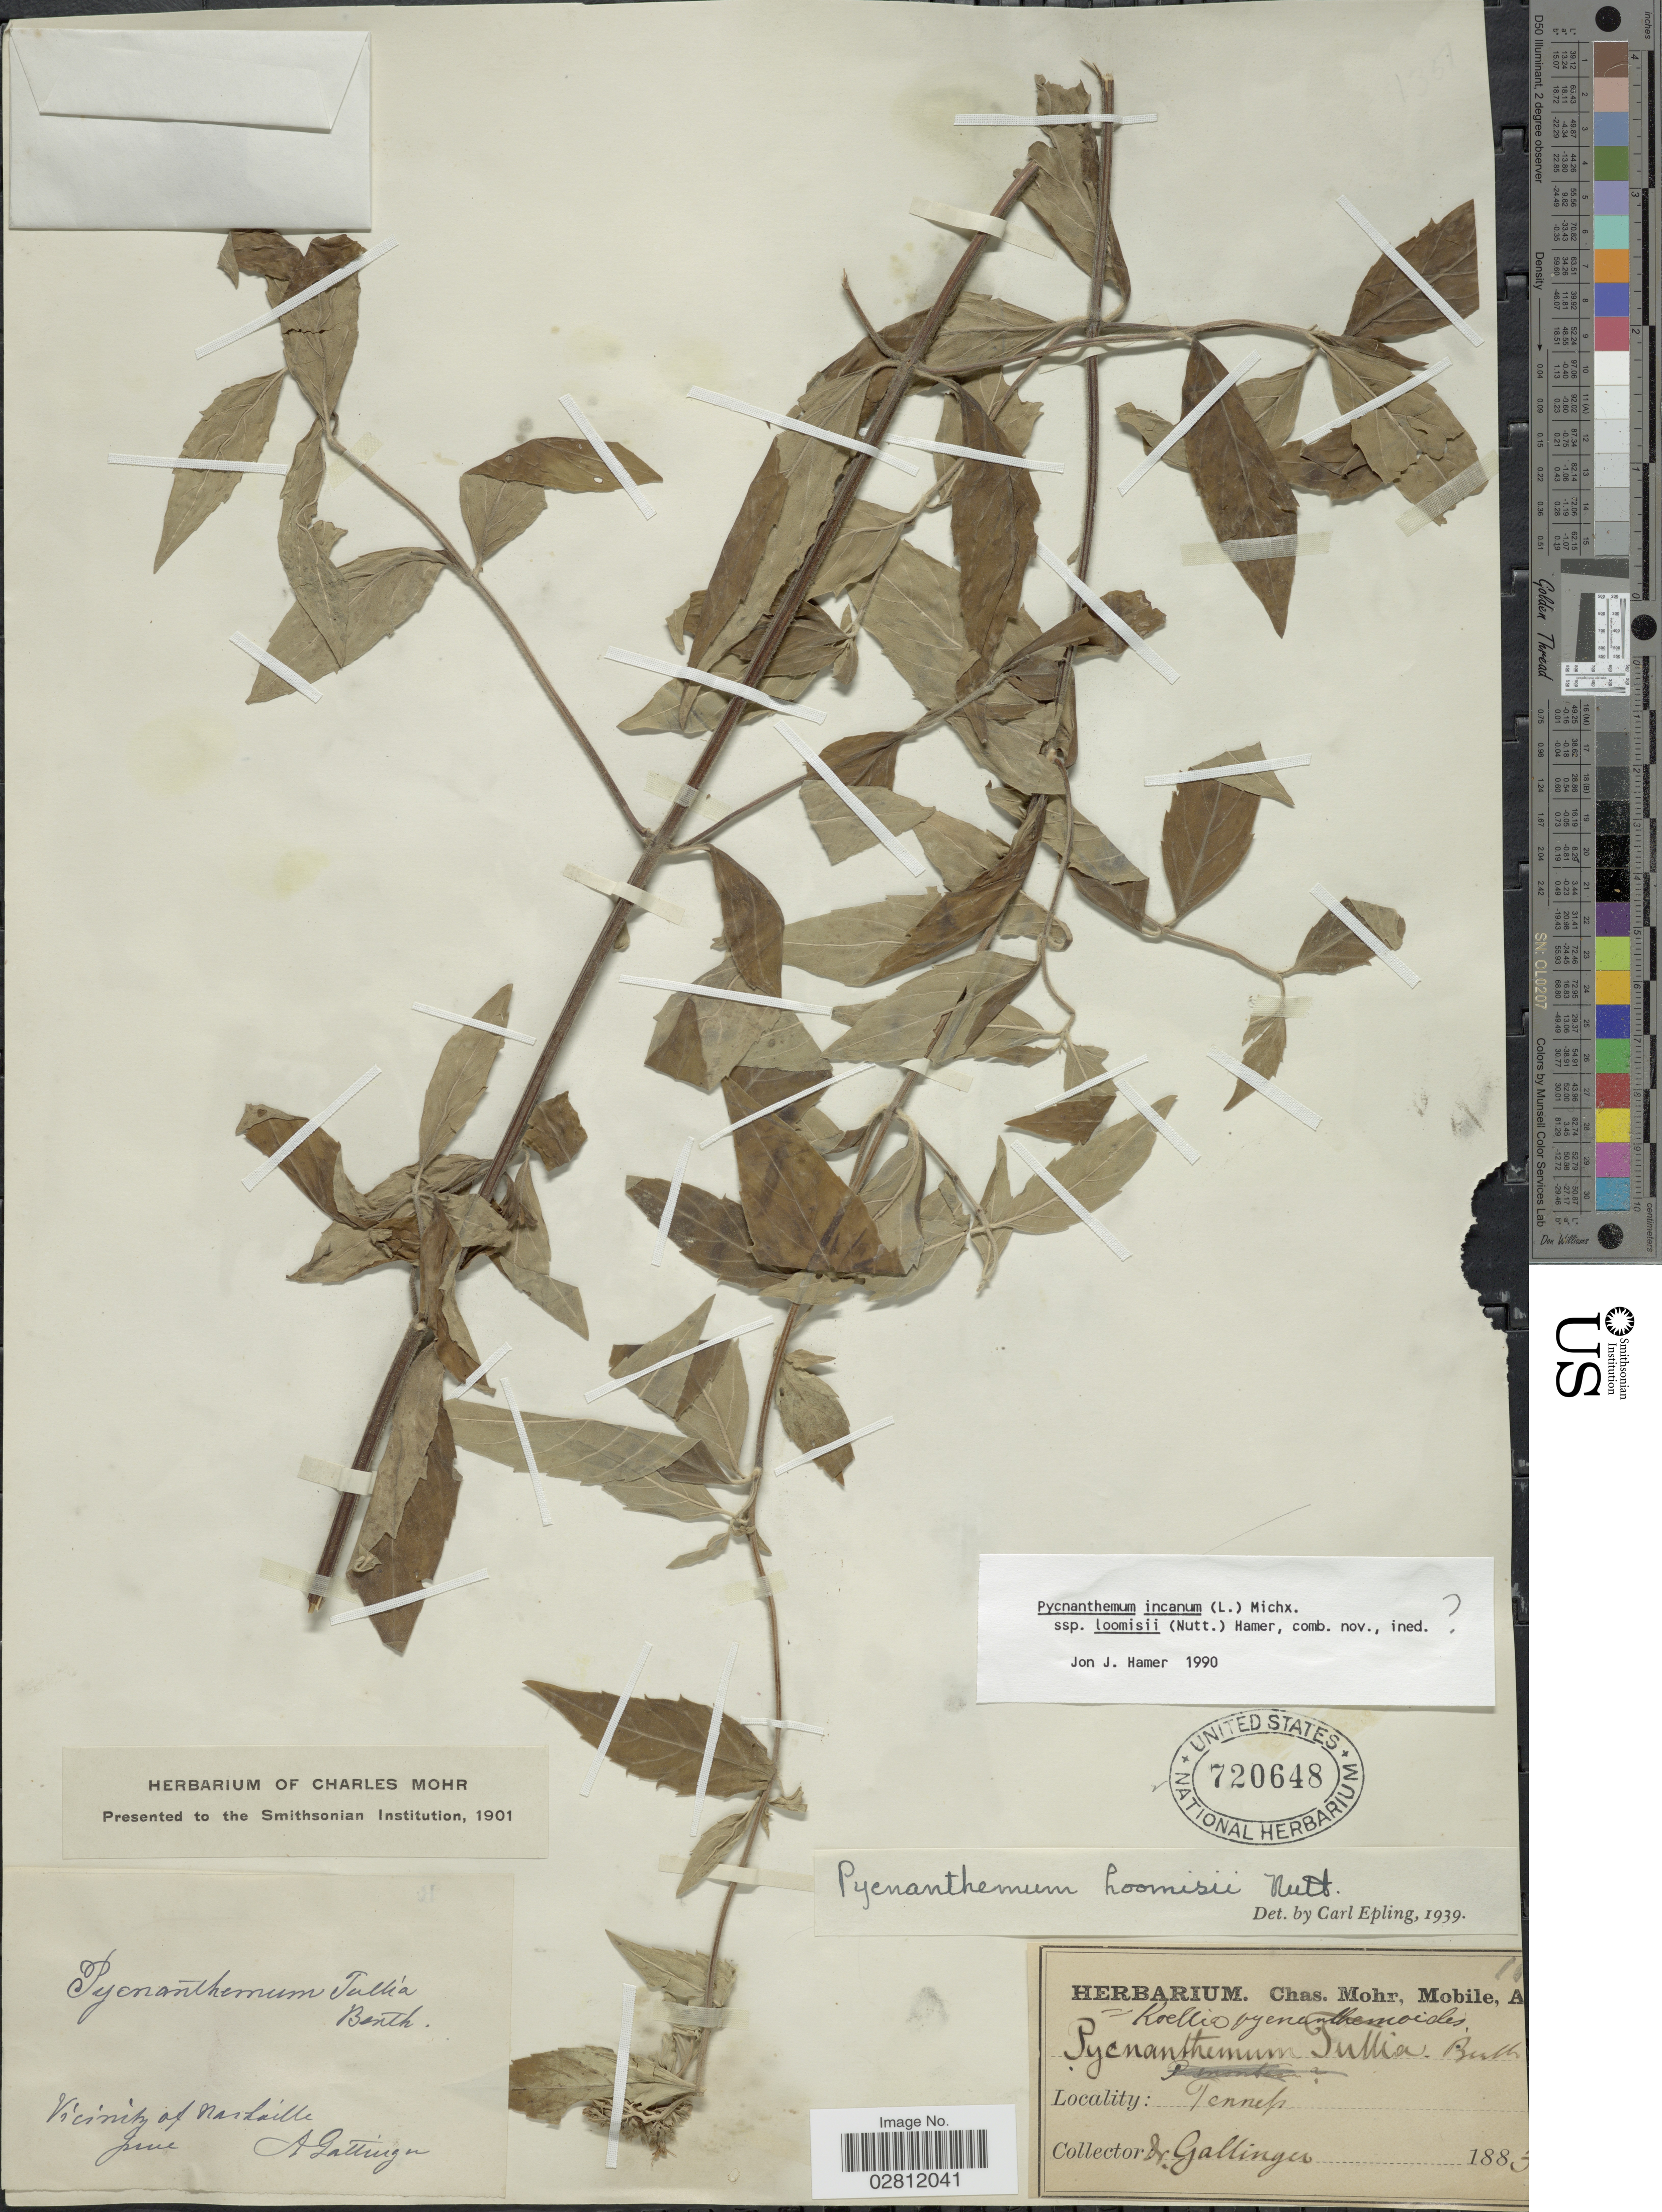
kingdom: Plantae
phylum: Tracheophyta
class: Magnoliopsida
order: Lamiales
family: Lamiaceae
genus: Pycnanthemum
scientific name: Pycnanthemum incanum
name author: (L.) Michx.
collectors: A. Gattinger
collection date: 1883-06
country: United States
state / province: Tennessee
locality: Vicinity of Nashville.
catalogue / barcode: US 720648